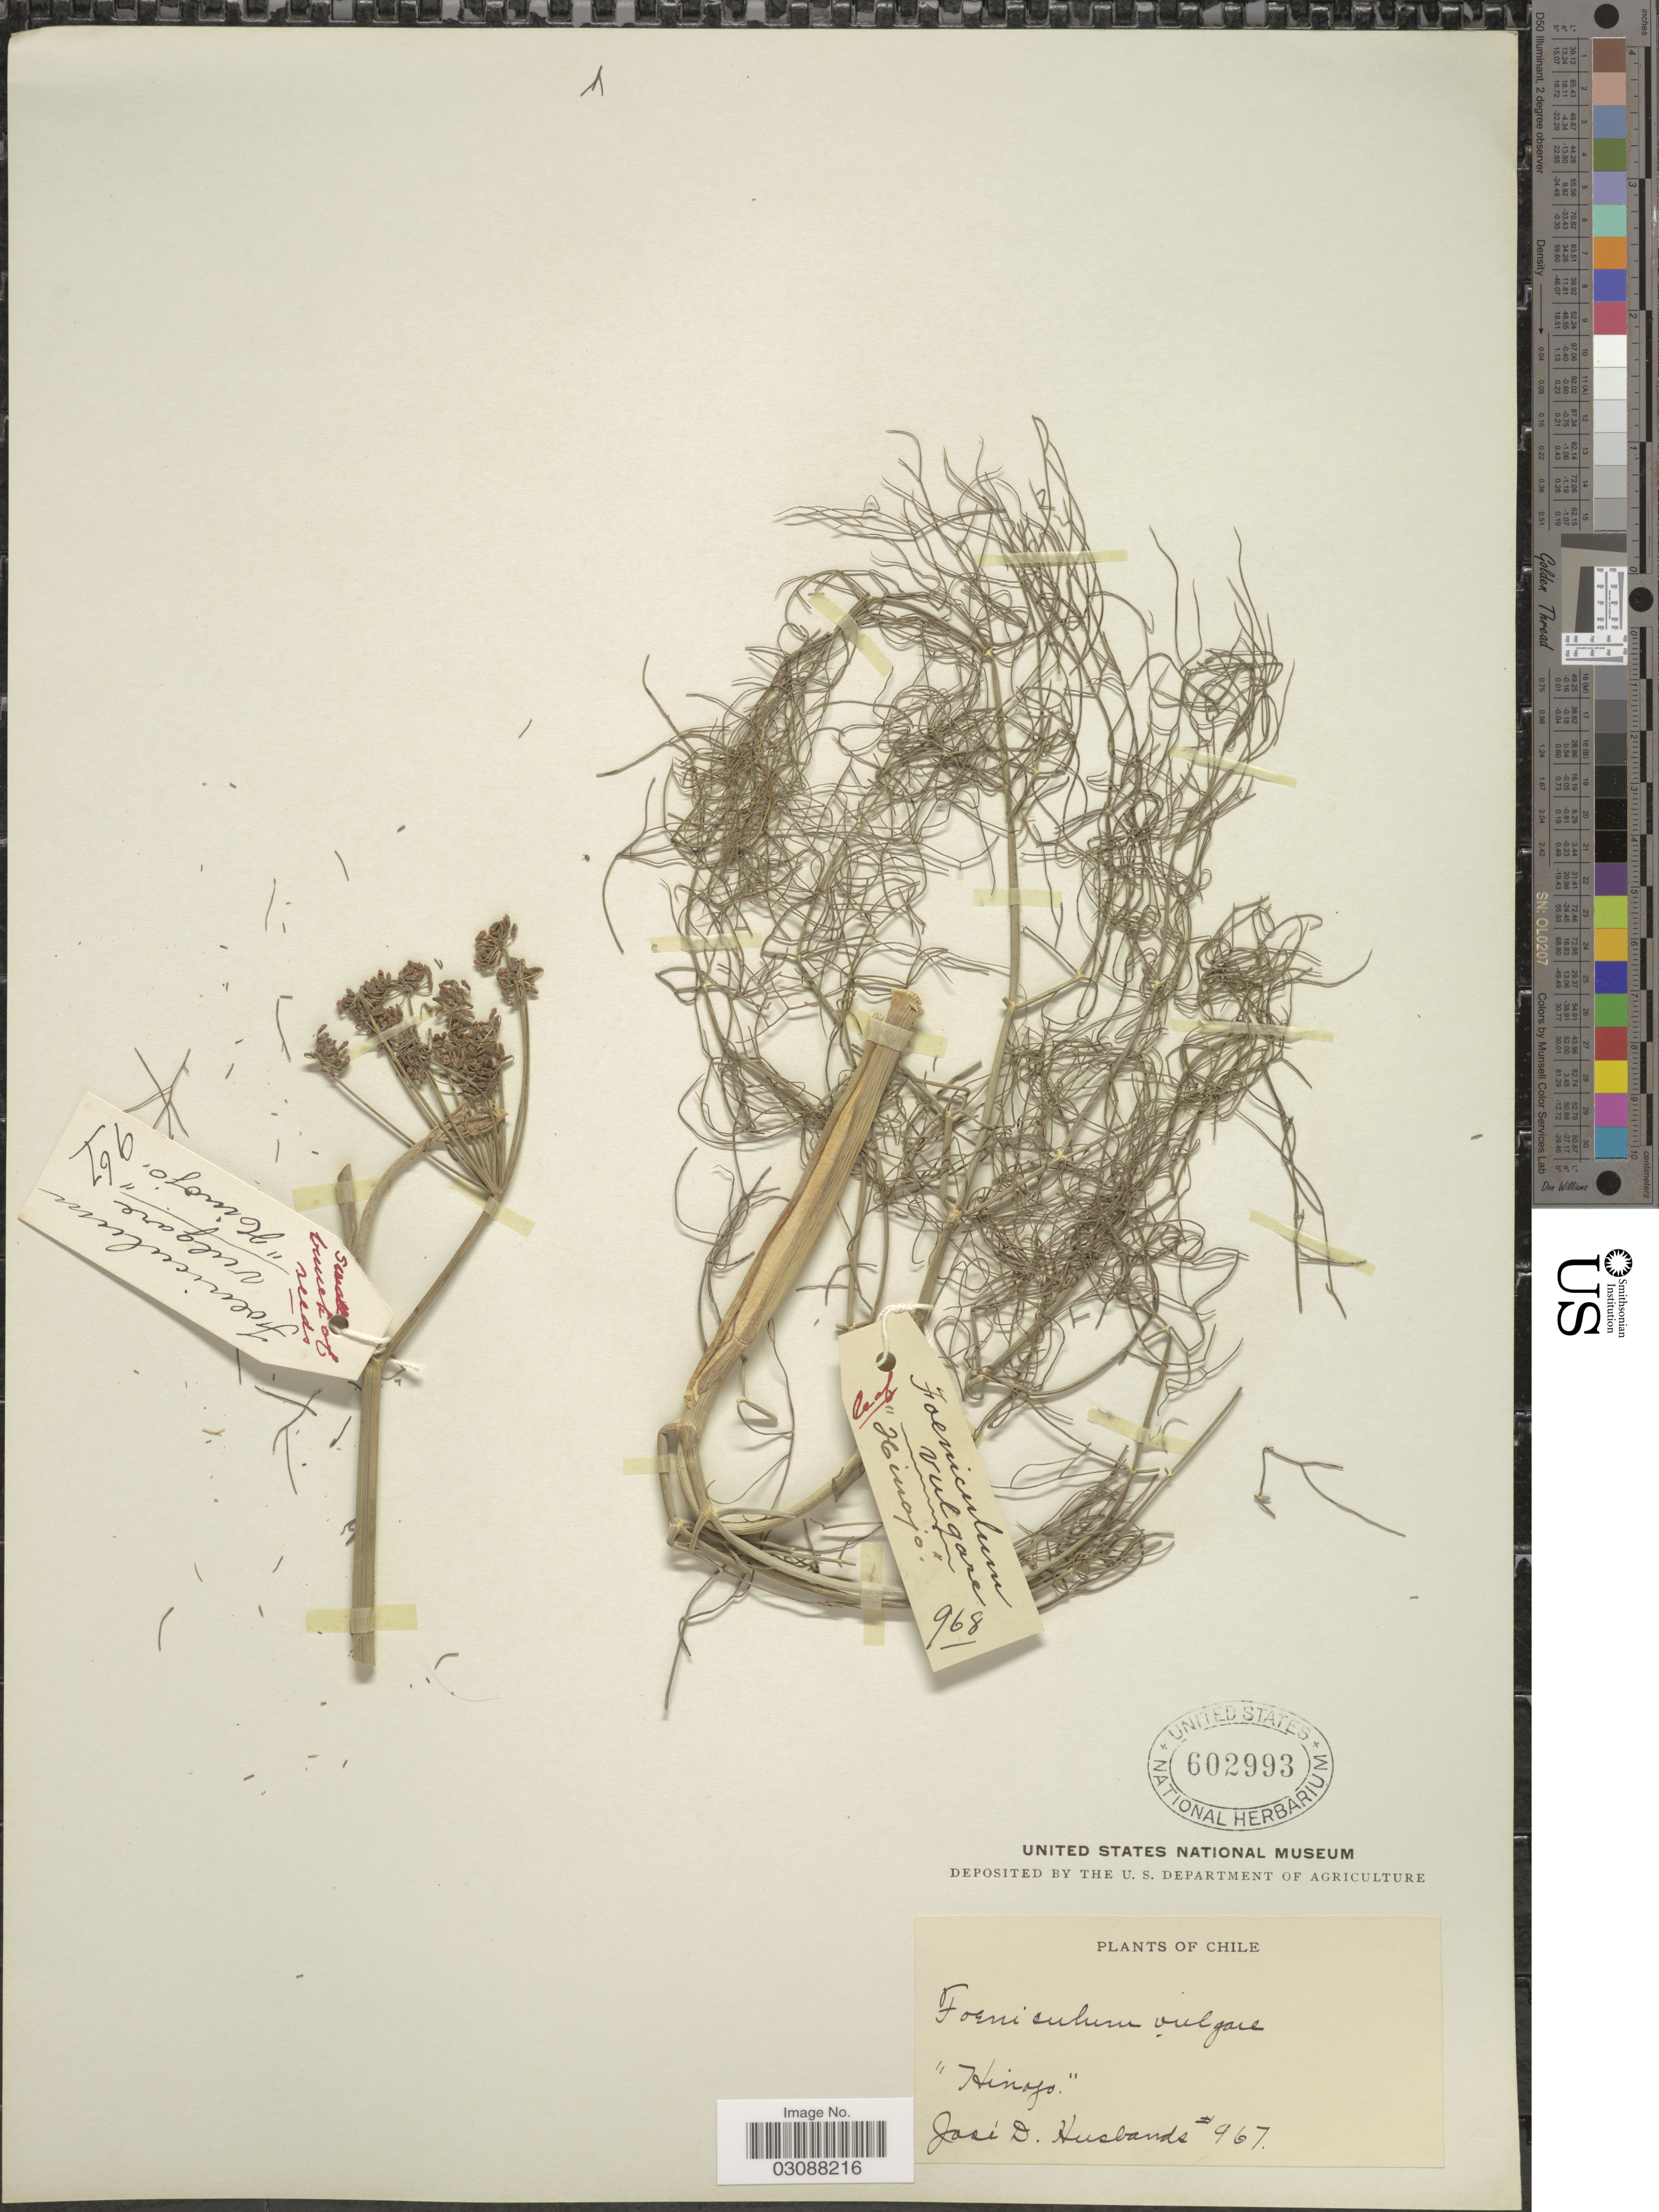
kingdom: Plantae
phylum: Tracheophyta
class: Magnoliopsida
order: Apiales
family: Apiaceae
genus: Foeniculum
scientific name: Foeniculum vulgare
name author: Mill.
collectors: J. Husbands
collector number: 967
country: Chile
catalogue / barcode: US 602993